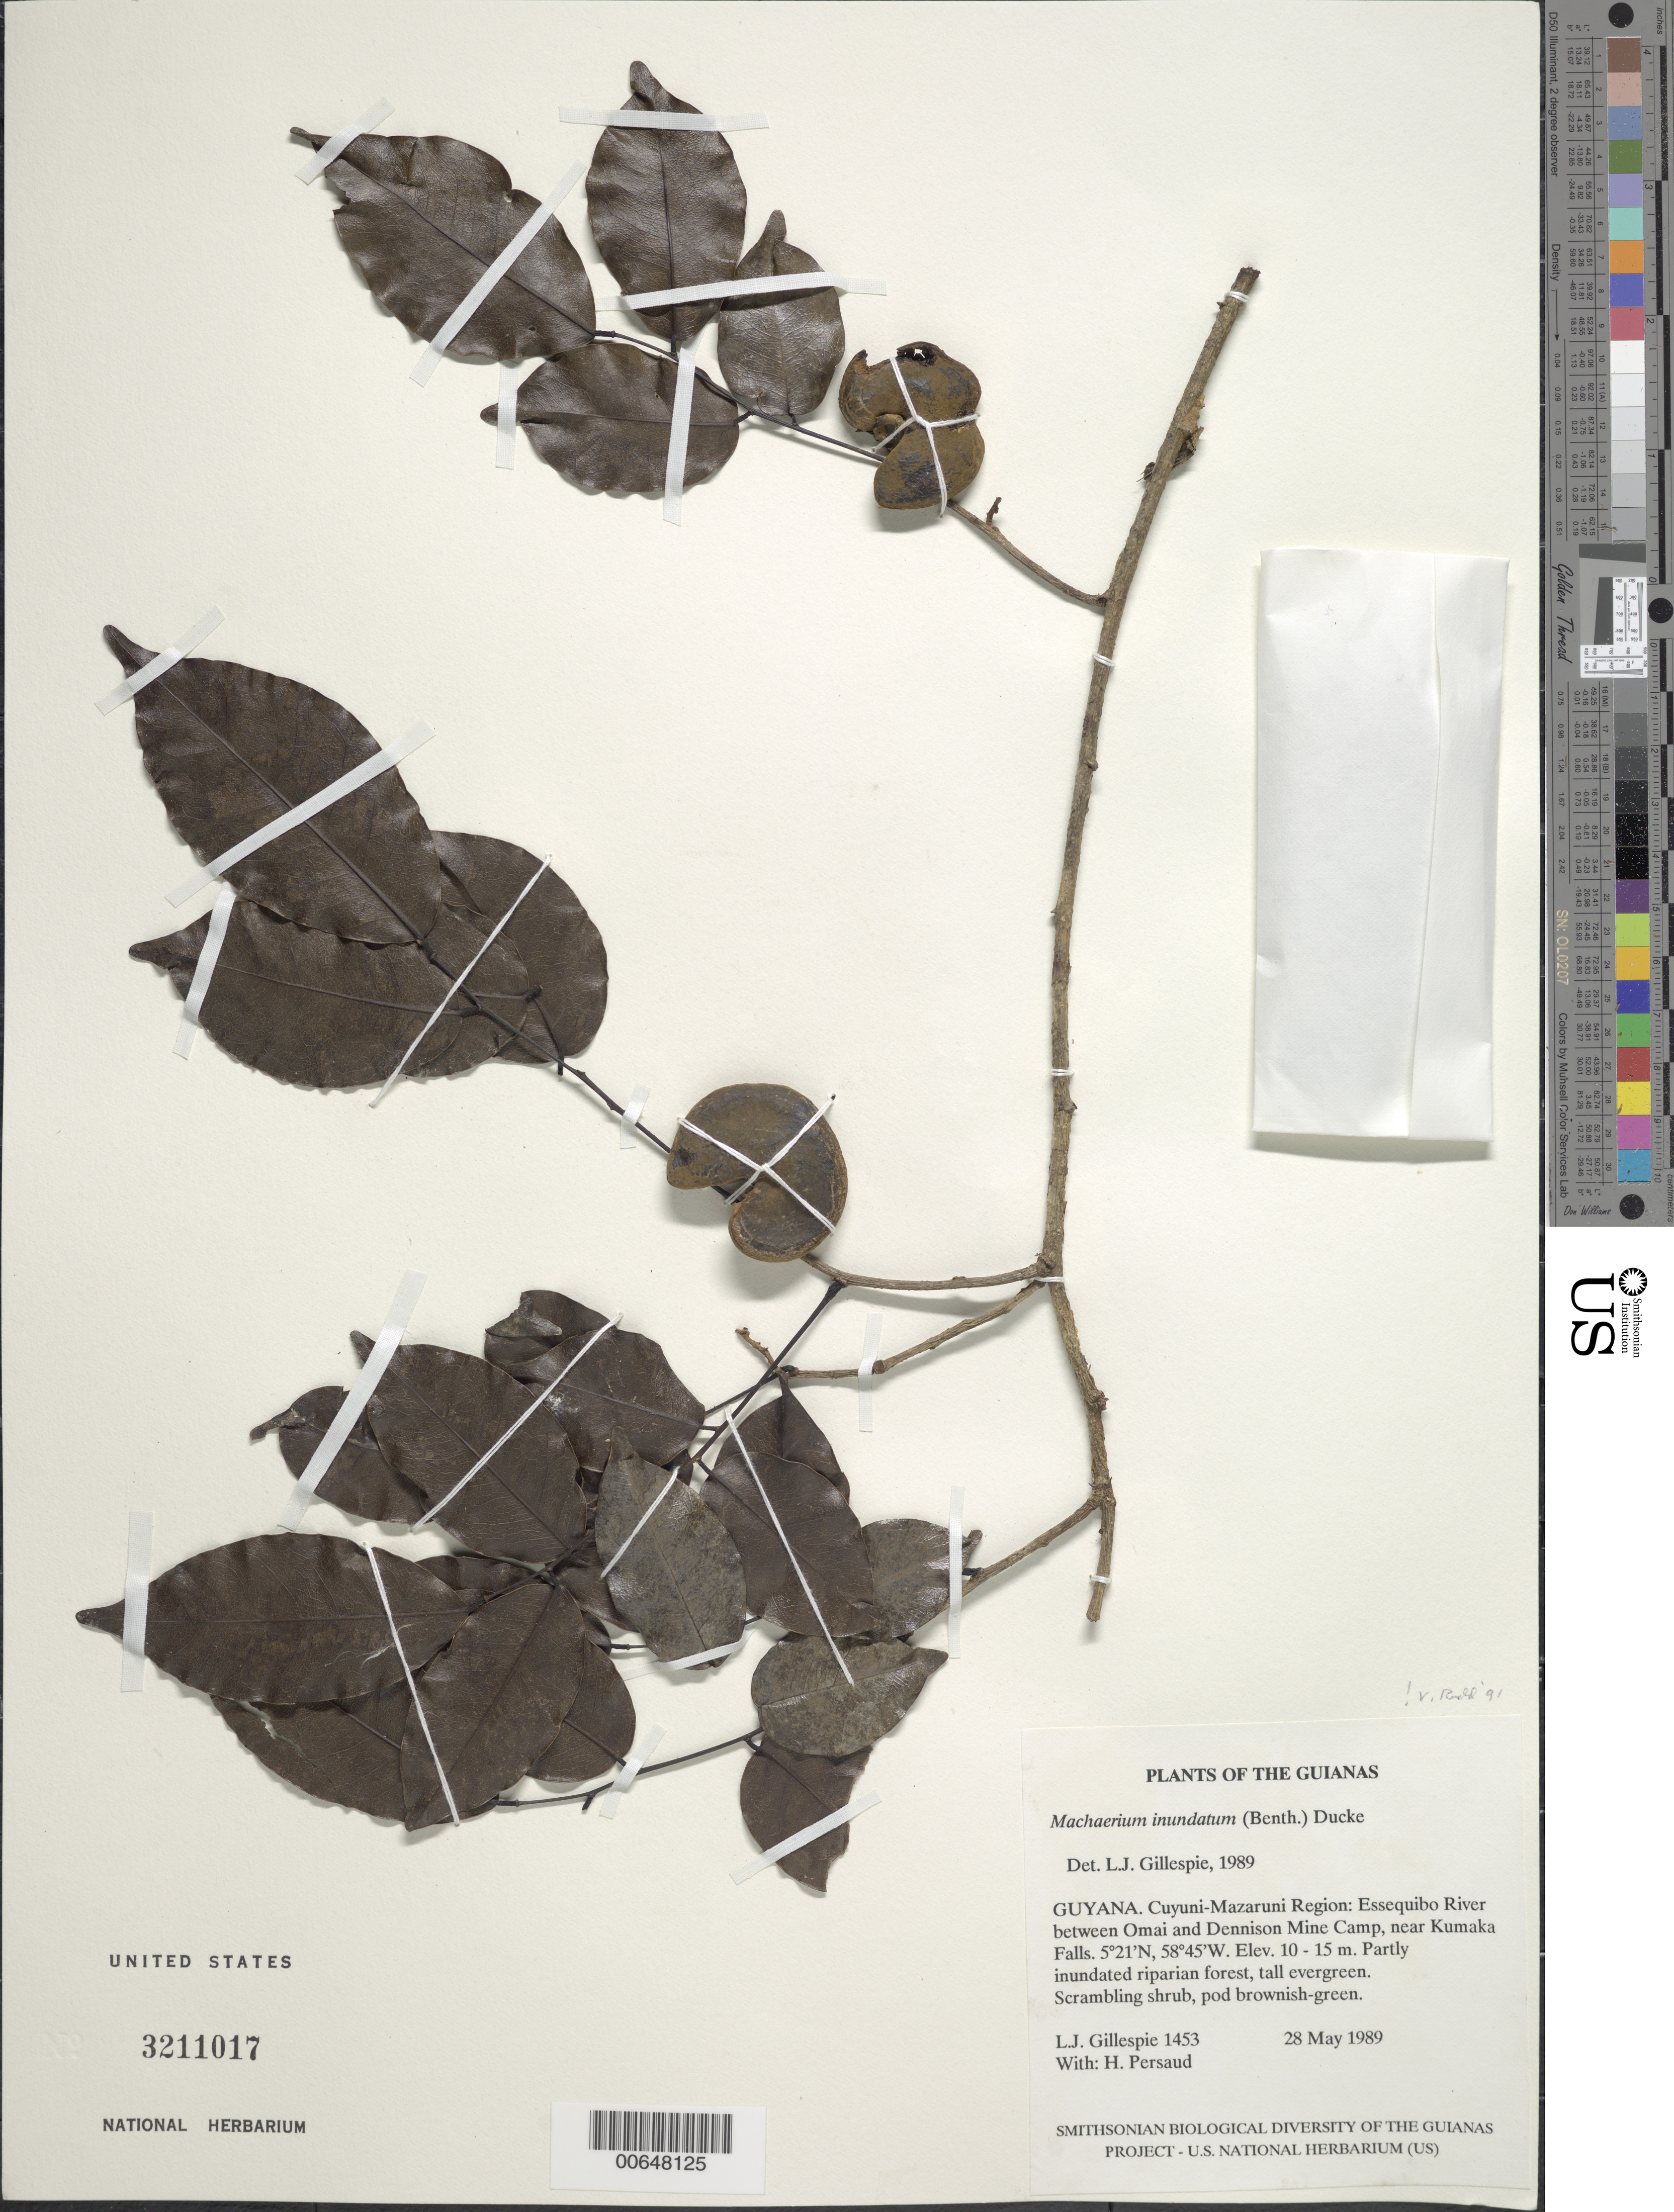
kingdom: Plantae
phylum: Tracheophyta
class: Magnoliopsida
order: Fabales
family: Fabaceae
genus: Machaerium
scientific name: Machaerium inundatum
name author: (Mart. ex Benth.) Ducke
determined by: Gillespie, L. J.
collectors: L. J. Gillespie & H. Persaud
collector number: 1453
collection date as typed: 28 May 1989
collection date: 1989-05-28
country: Guyana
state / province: Cuyuni-Mazaruni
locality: Essequibo River between Omai and Dennison Mine Camp, near Kumaka Falls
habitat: Partly inundated riparian forest, tall evergreen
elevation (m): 10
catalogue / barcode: US 3211017